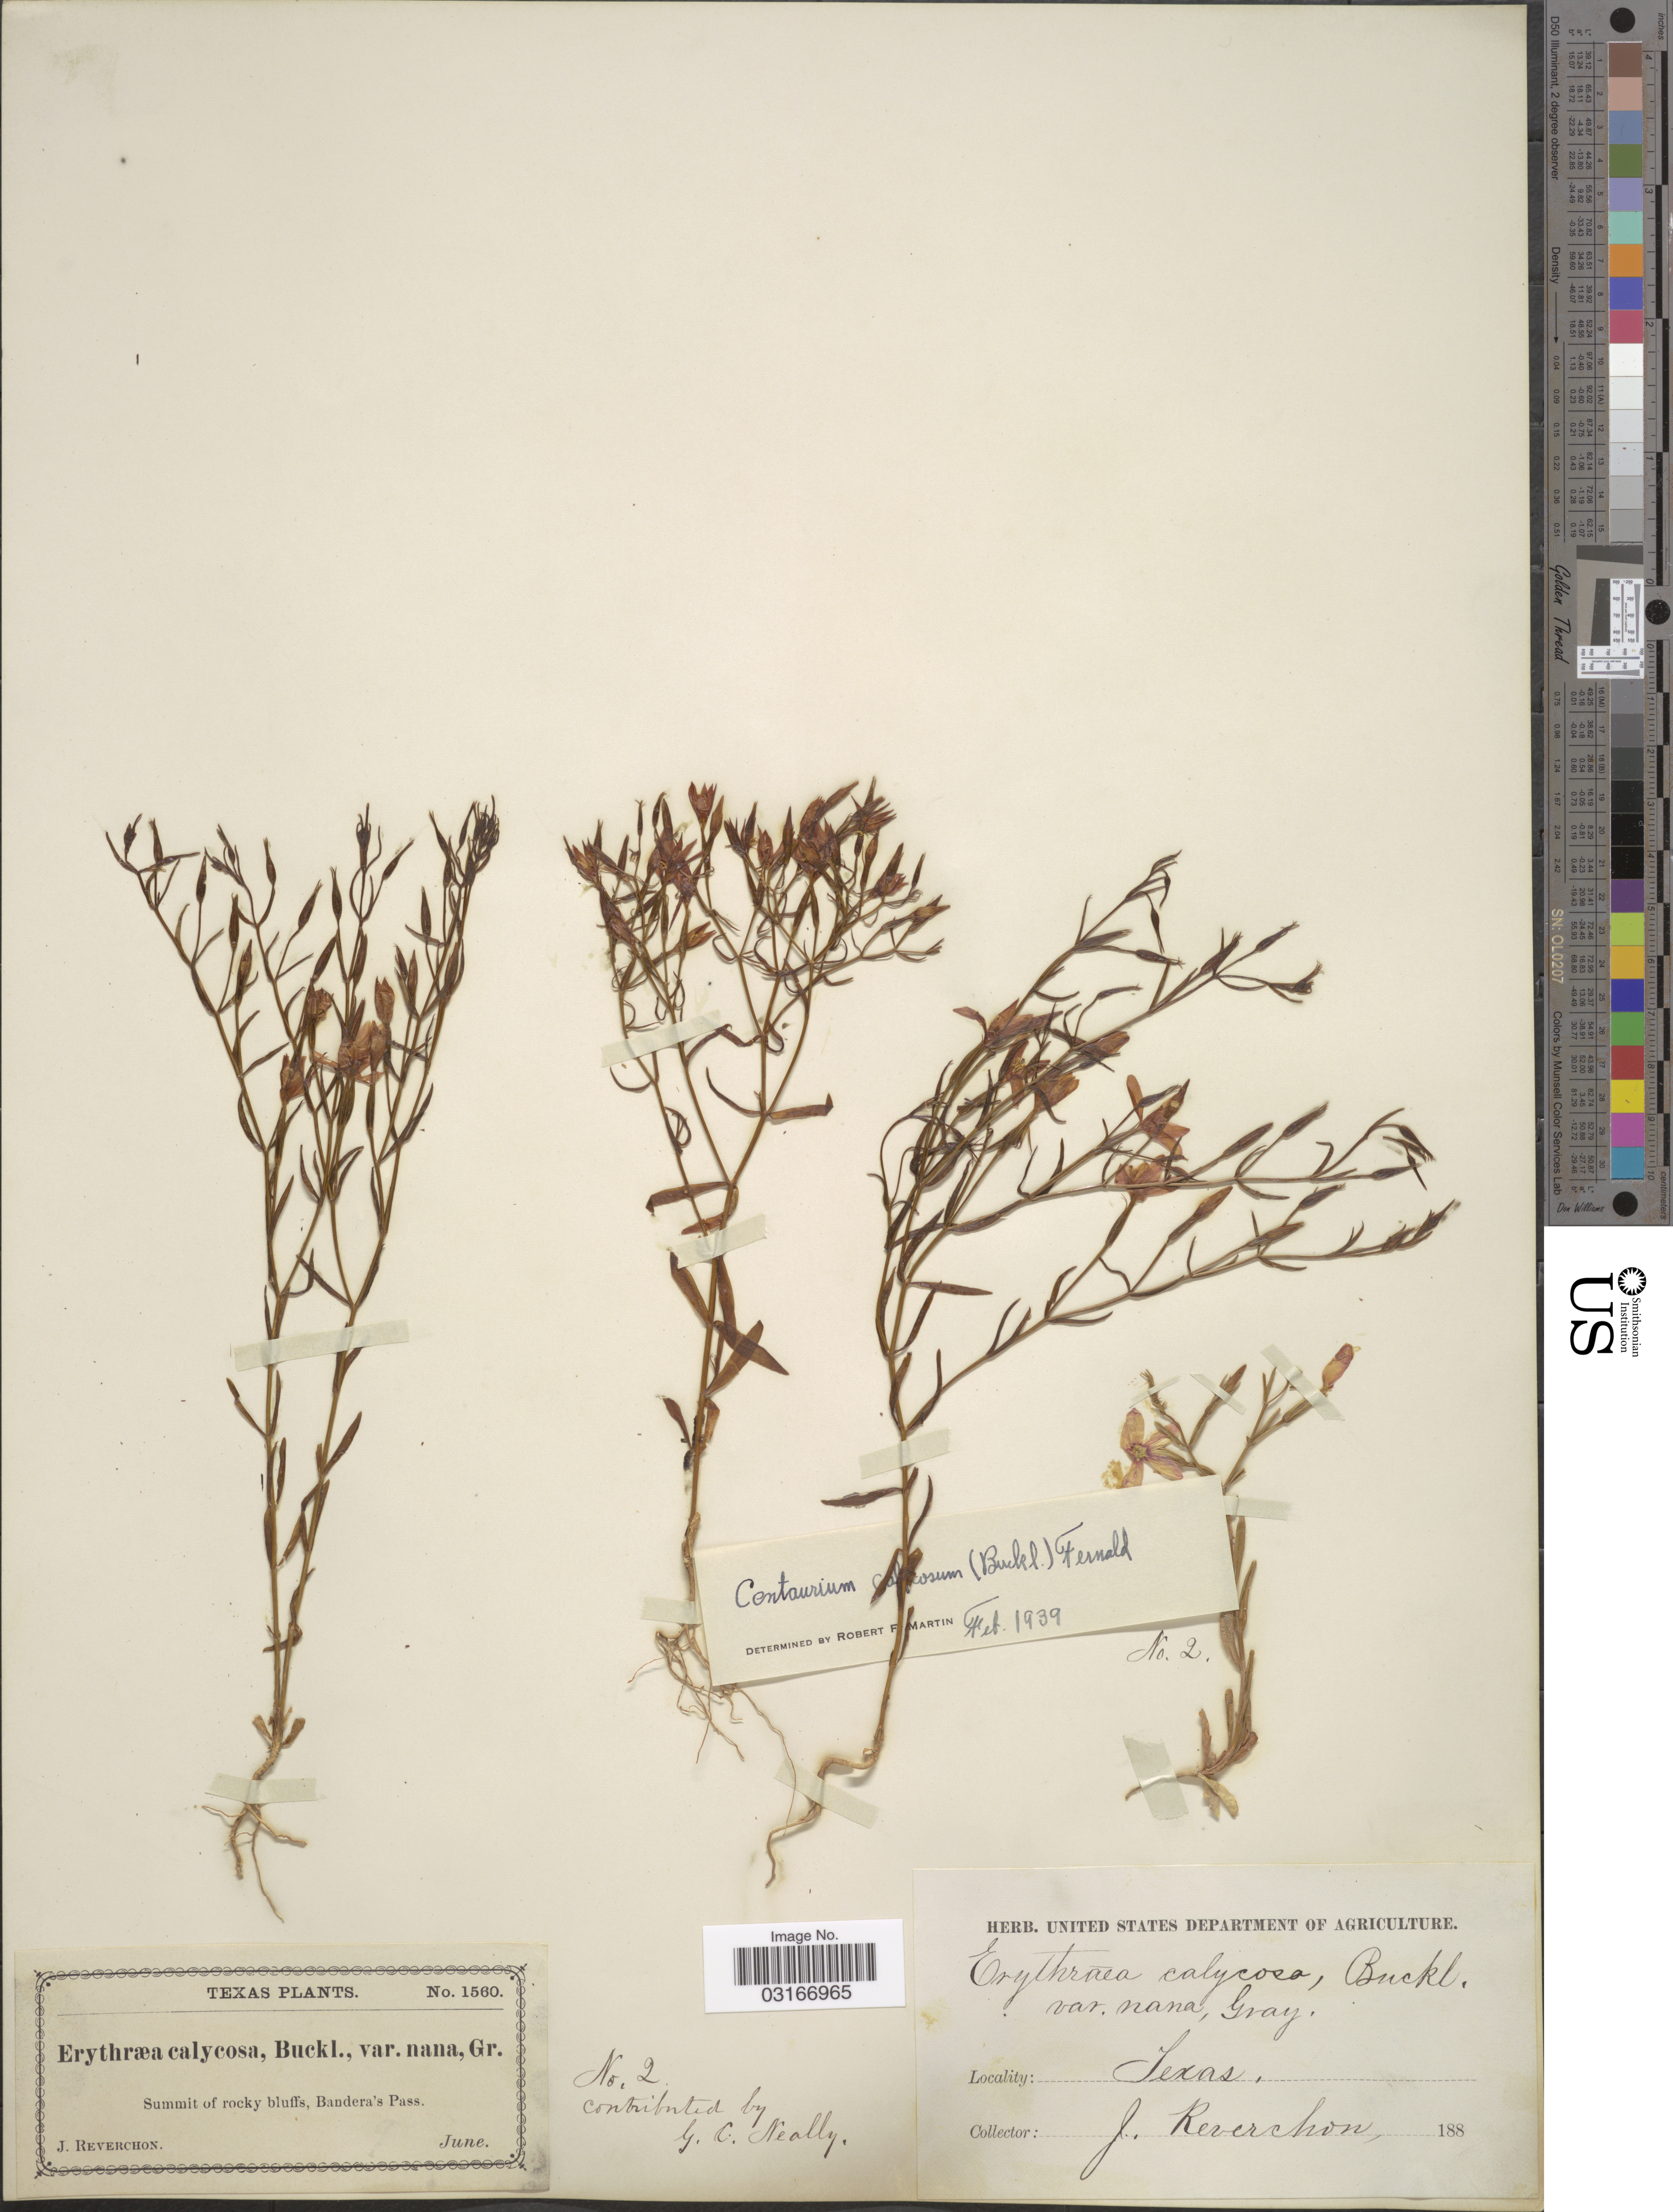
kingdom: Plantae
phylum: Tracheophyta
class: Magnoliopsida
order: Gentianales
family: Gentianaceae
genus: Centaurium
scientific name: Centaurium calycosum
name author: (Buckley) Buckley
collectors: J. Reverchon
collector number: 1560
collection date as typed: June 188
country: United States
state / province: Texas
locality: Summit of rocky bluffs Bandera's Pass.